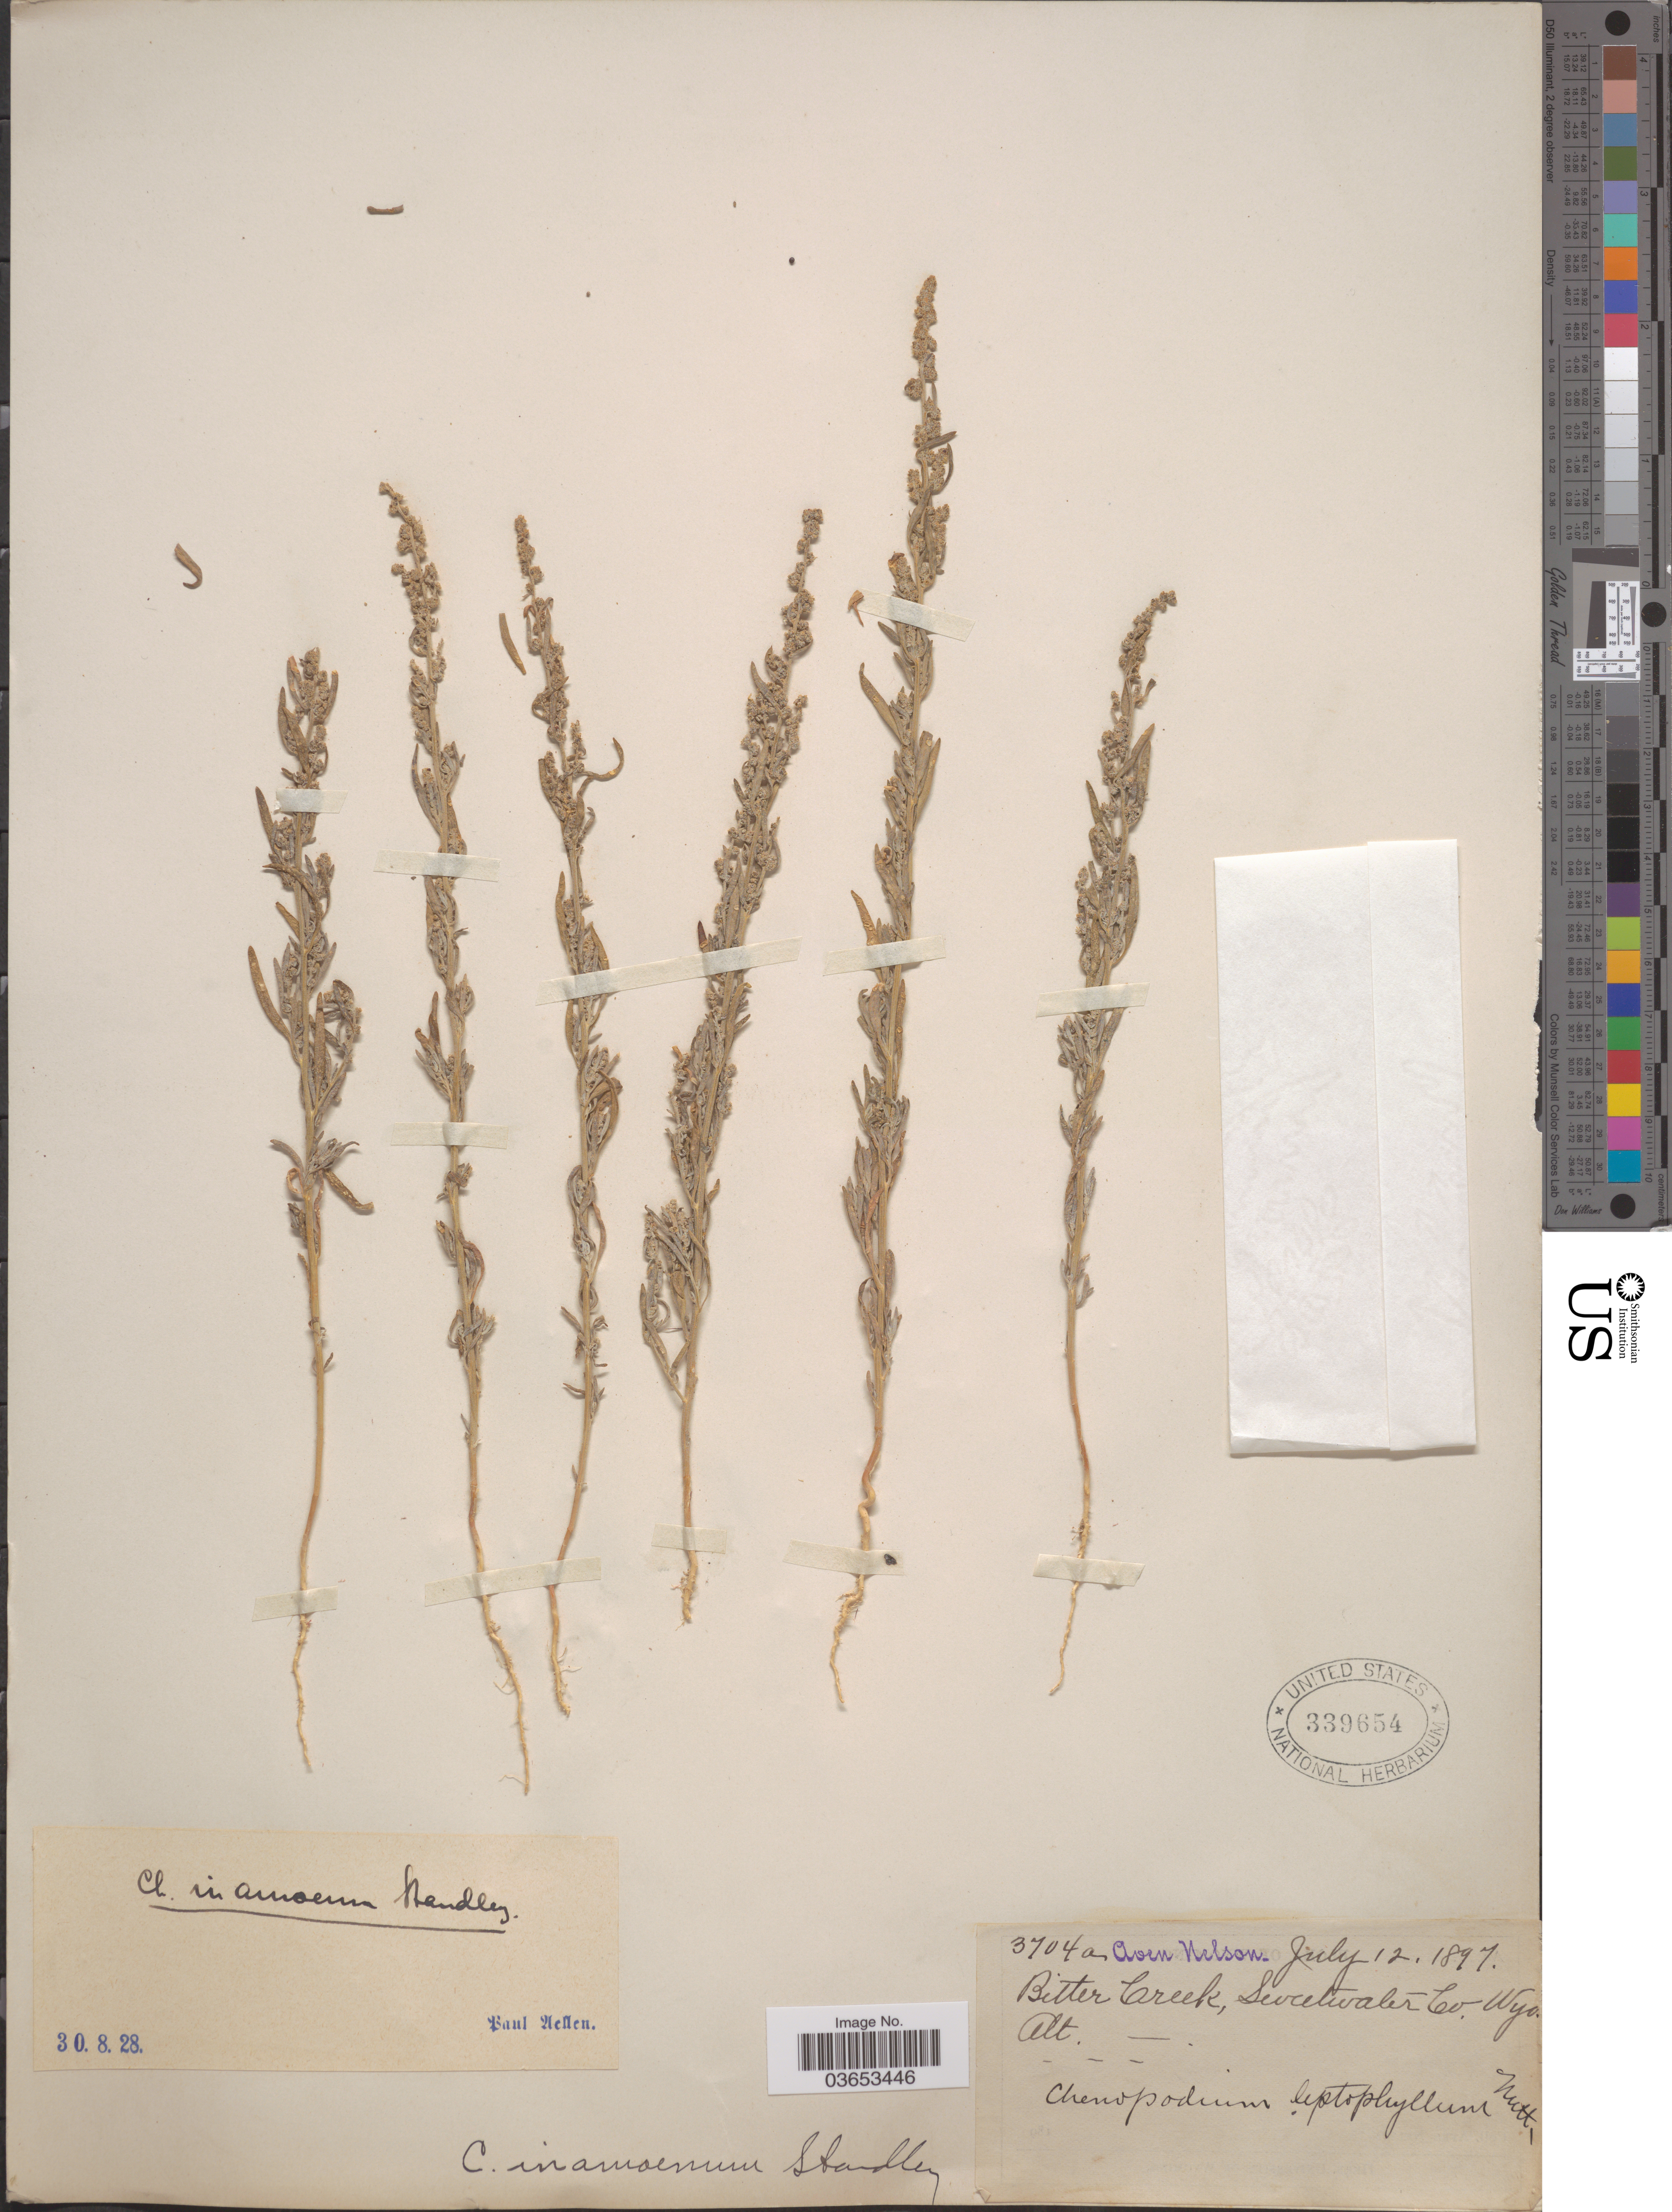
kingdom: Plantae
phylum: Tracheophyta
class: Magnoliopsida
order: Caryophyllales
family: Amaranthaceae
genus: Chenopodium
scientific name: Chenopodium inamoenum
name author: Standl.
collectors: A. Nelson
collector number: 3704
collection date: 1897-07-12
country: United States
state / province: Wyoming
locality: Bitter Creek, Sweetwater Co.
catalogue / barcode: US 339654